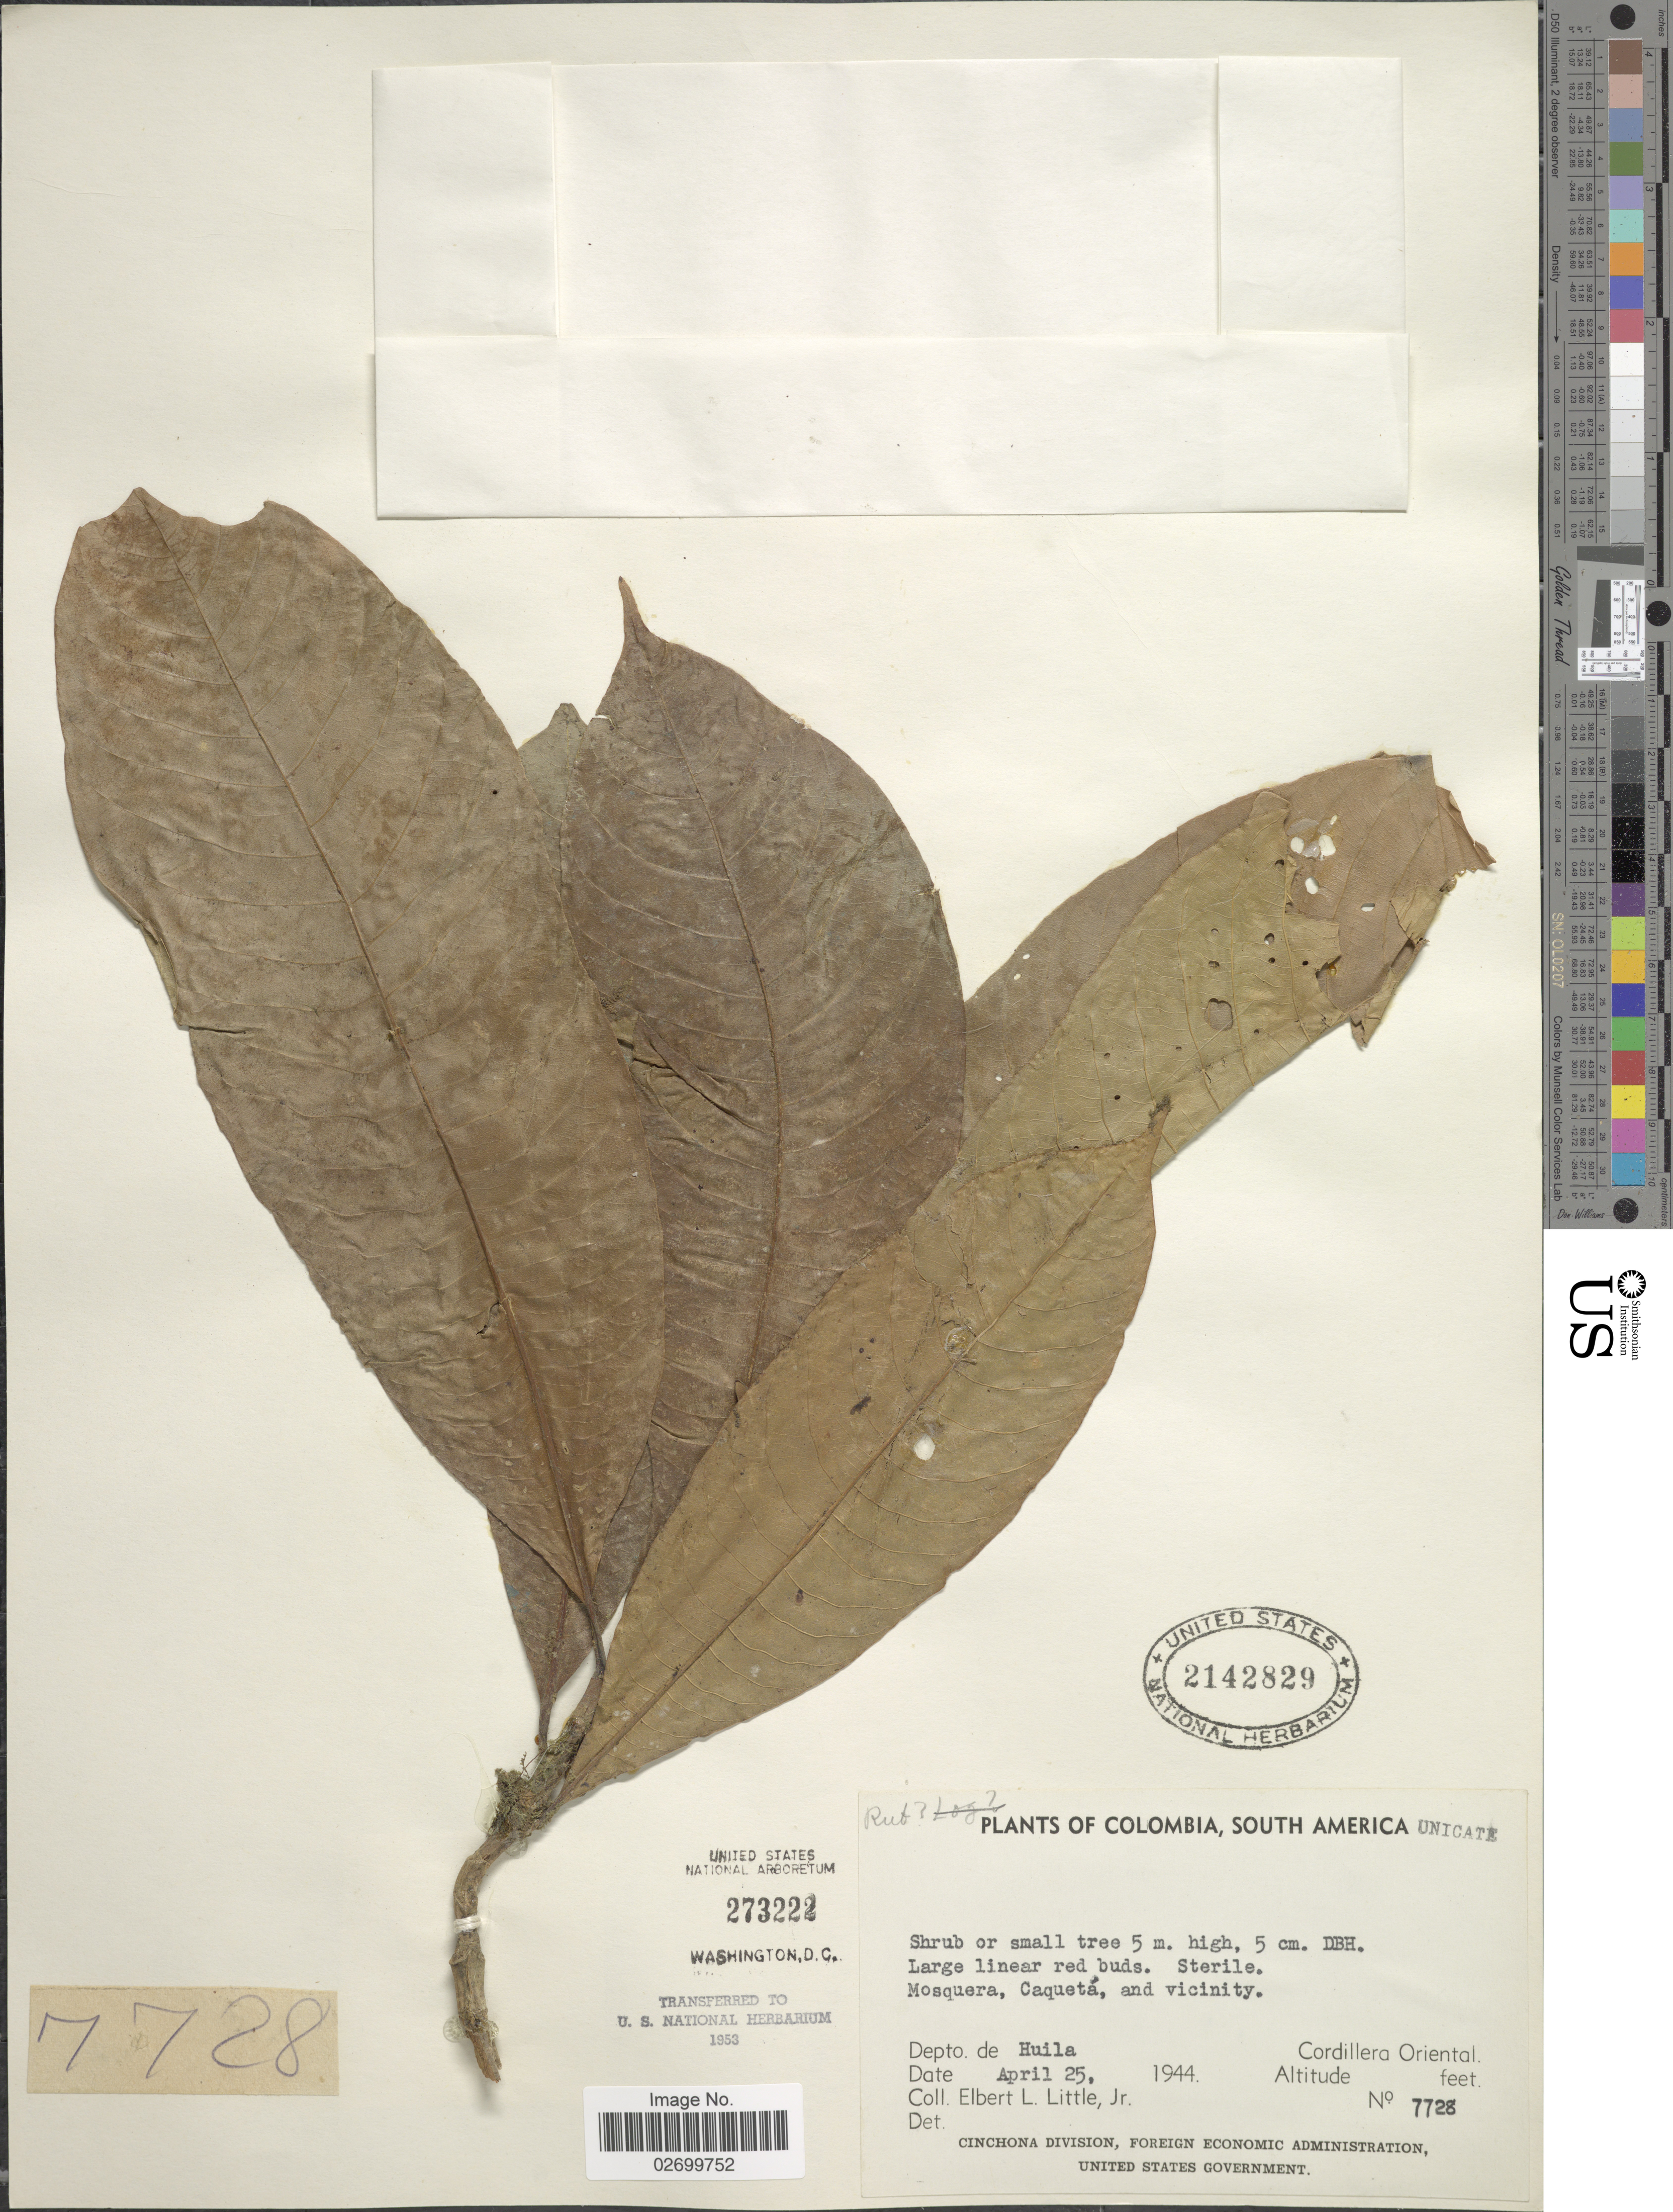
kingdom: Plantae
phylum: Tracheophyta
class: Magnoliopsida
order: Gentianales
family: Rubiaceae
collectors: E. L. Little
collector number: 7728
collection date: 1944-04-25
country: Colombia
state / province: Huila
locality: Mosquera, Caqueta, and vicinity. Depto. de Huila. Cordillera Oriental.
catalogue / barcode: US 2142829